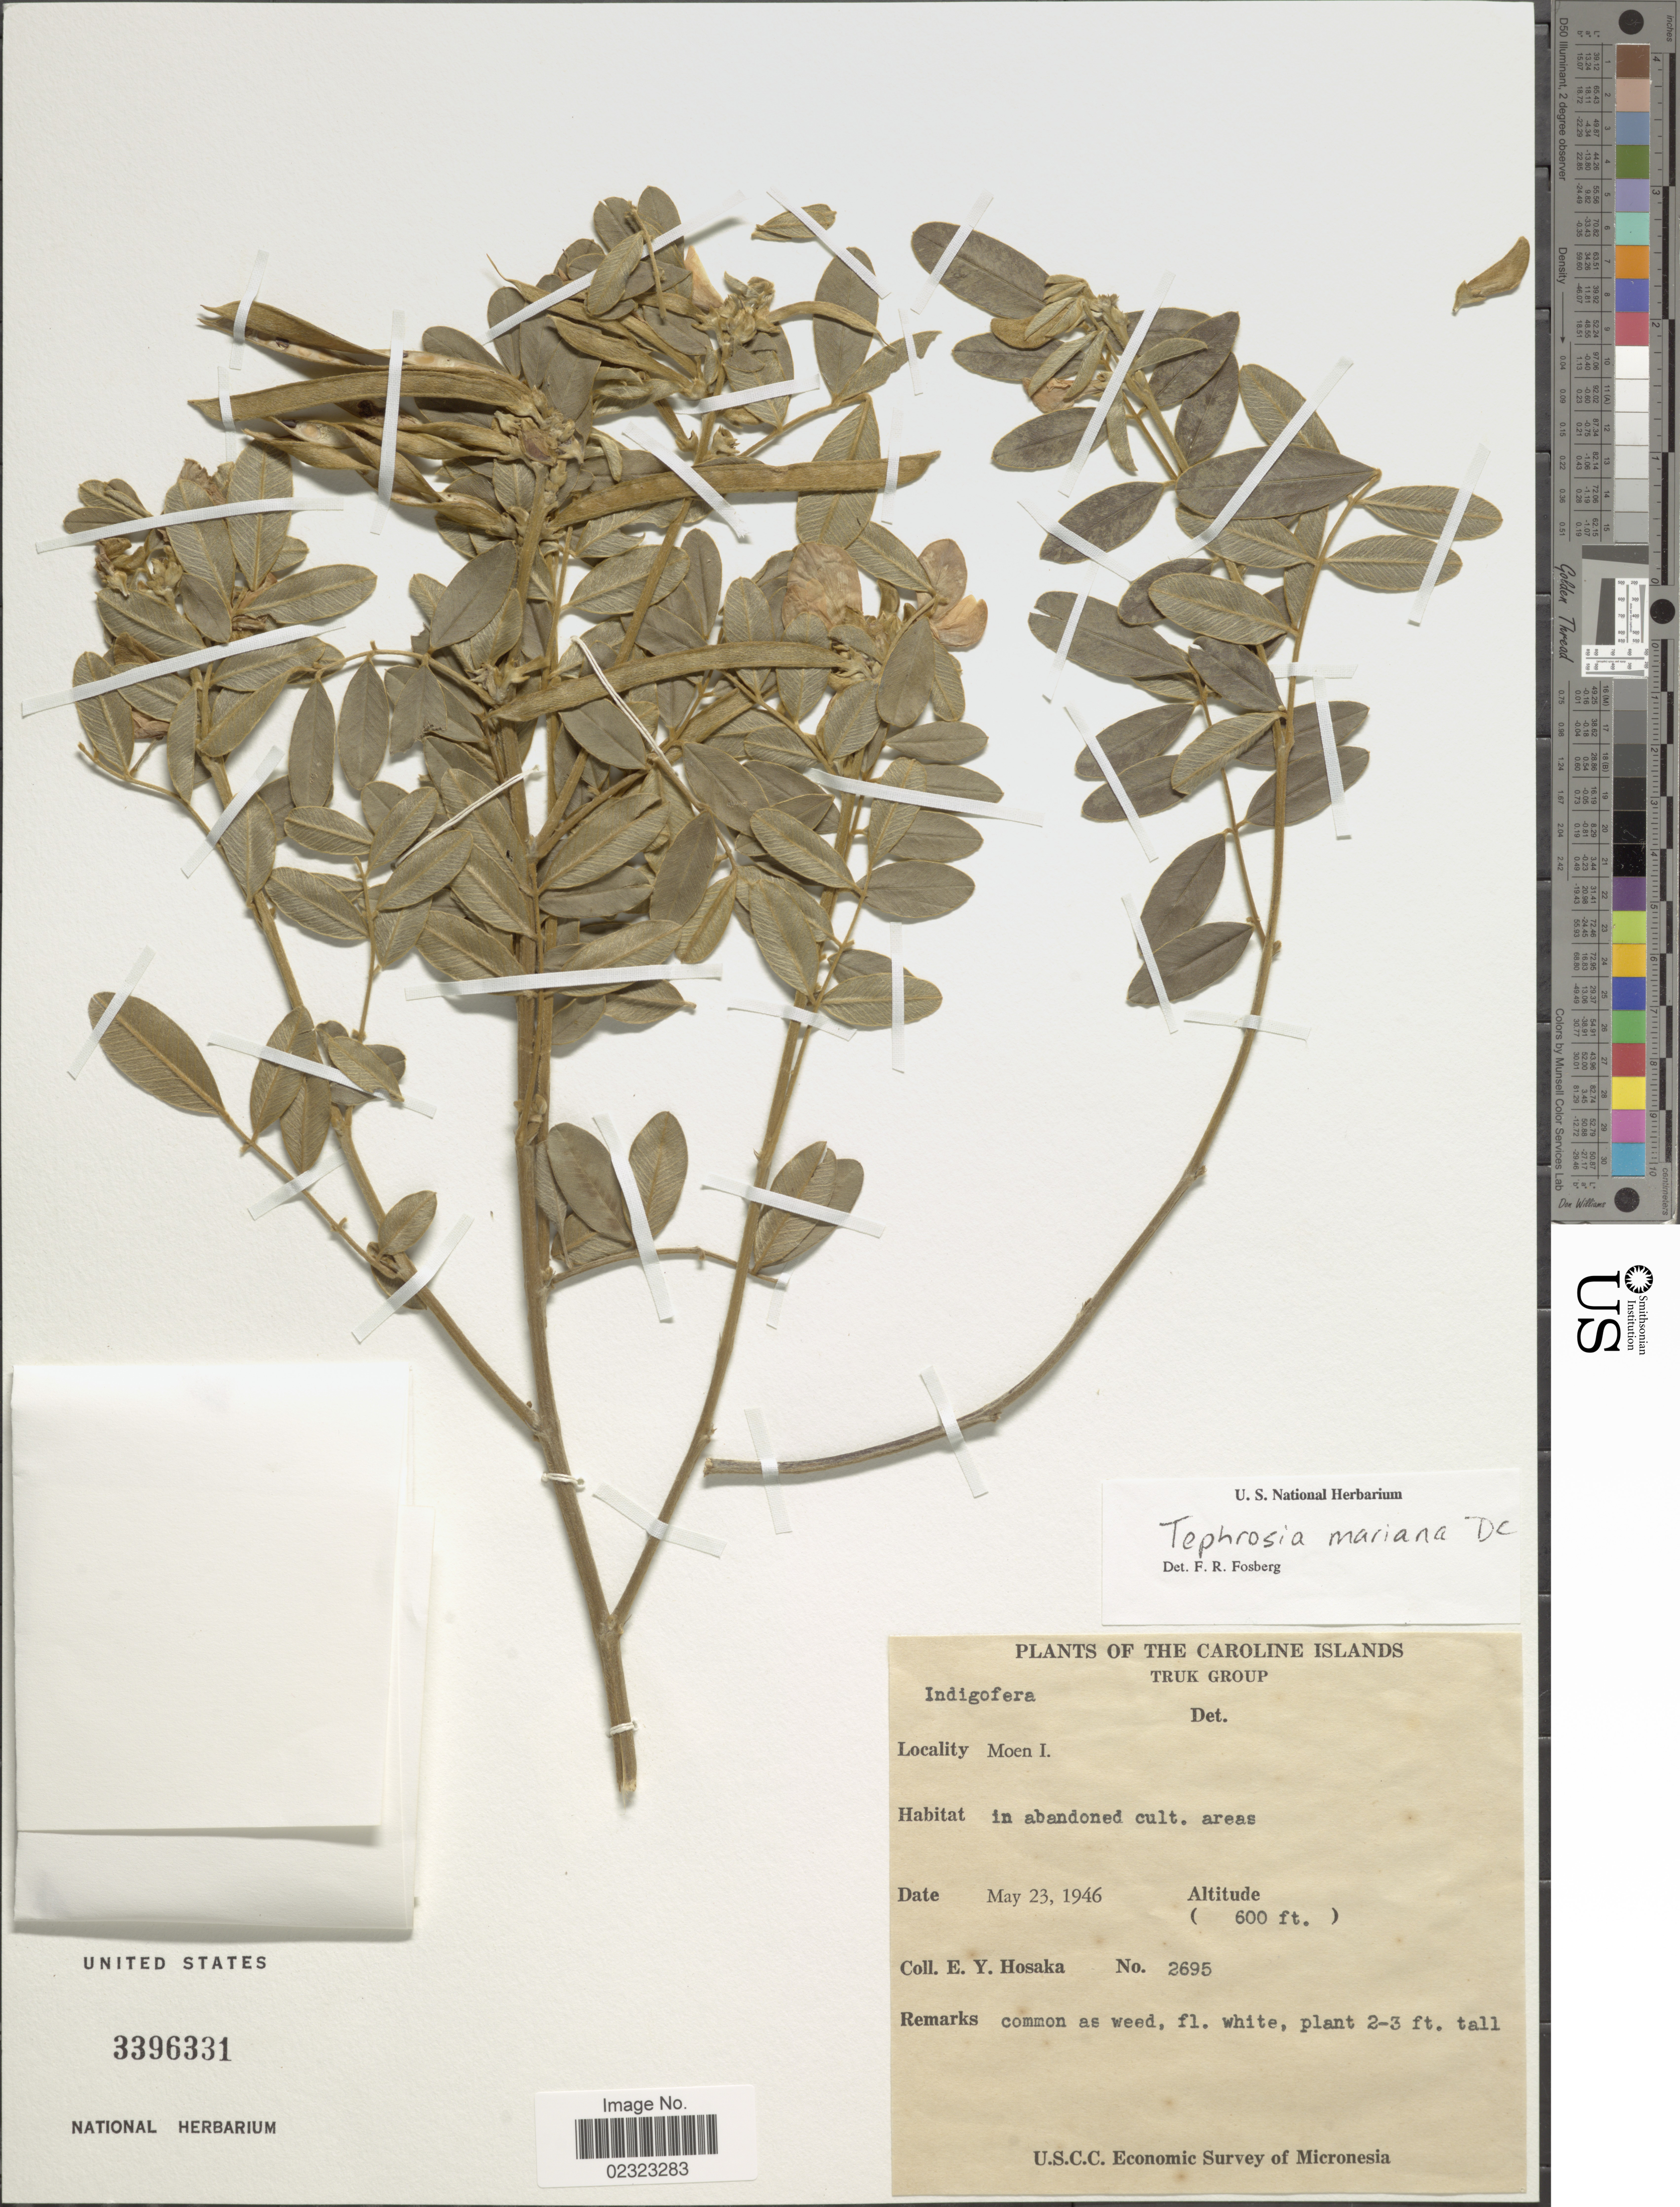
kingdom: Plantae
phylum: Tracheophyta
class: Magnoliopsida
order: Fabales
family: Fabaceae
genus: Tephrosia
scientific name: Tephrosia mariana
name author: C. DC.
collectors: E. Y. Hosaka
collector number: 2695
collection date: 1946-05-23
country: Micronesia, Federated States of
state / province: Truk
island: Moen [Wono]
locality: Caroline Islands, Truk Group, Moen I., in abandoned cult. areas.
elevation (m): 183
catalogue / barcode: US 3396331